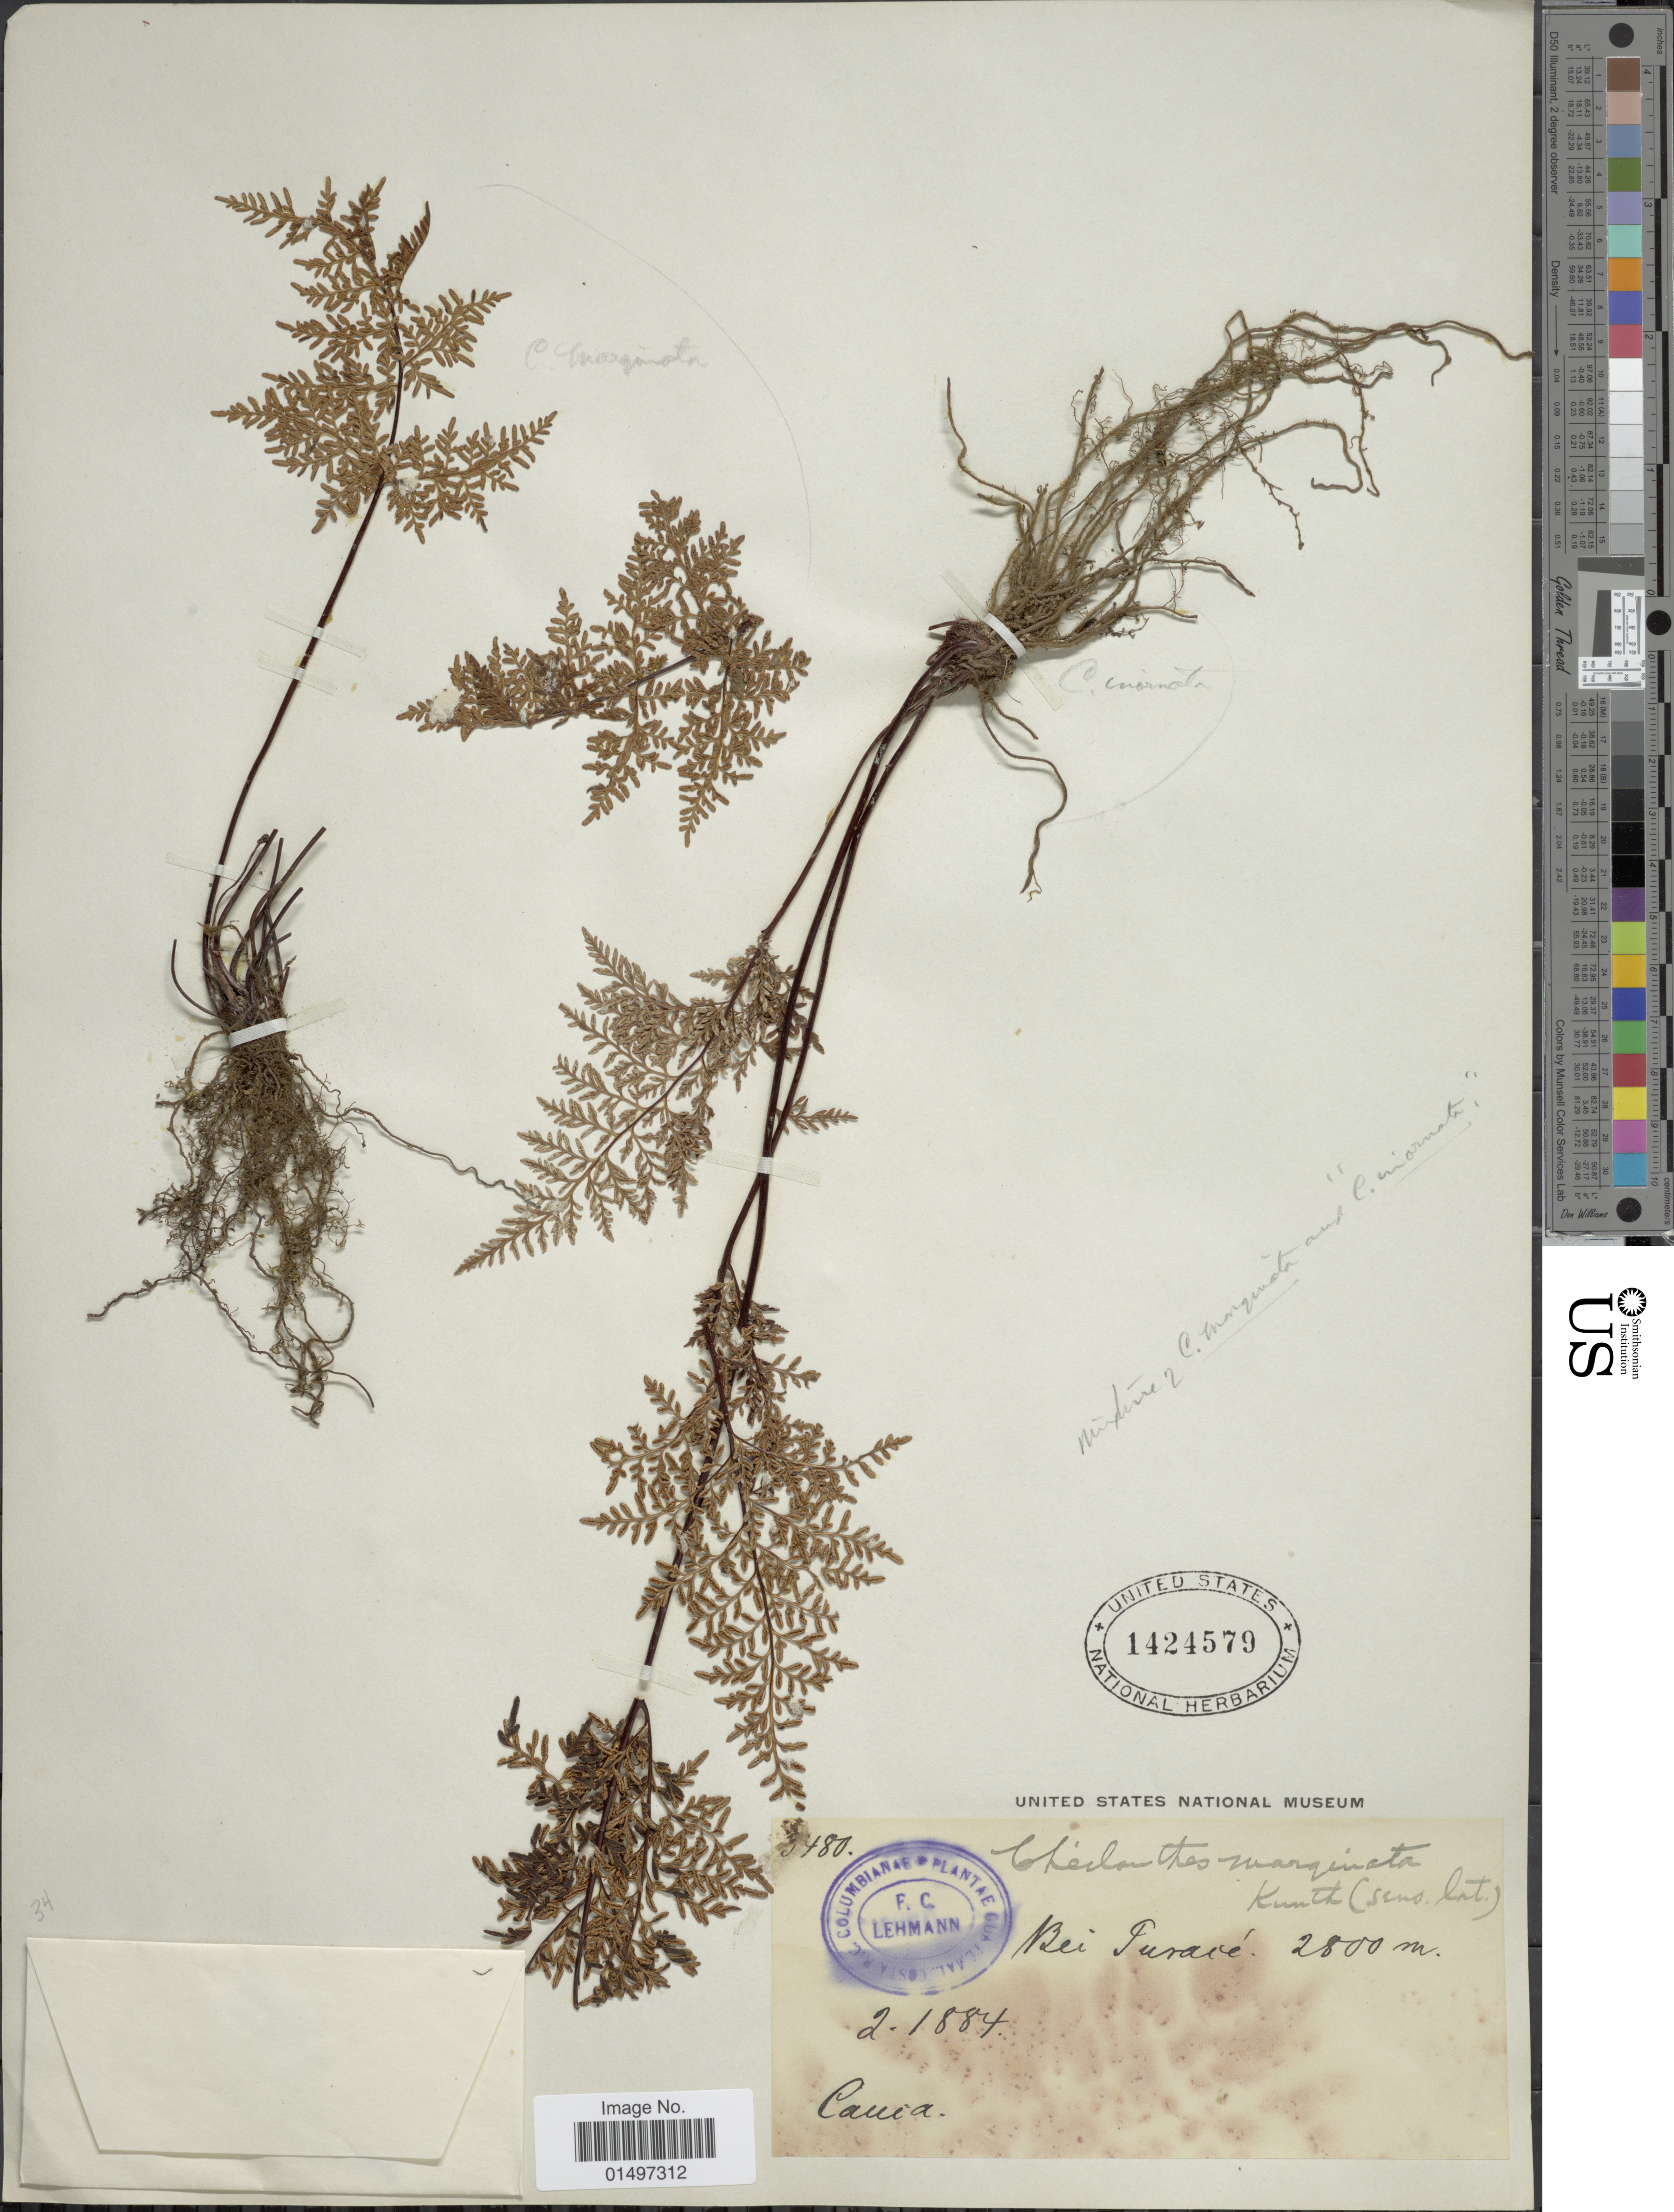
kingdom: Plantae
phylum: Tracheophyta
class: Polypodiopsida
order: Polypodiales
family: Pteridaceae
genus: Gaga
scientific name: Gaga marginata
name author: (Kunth) Fay W. Li & Windham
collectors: F. C. Lehmann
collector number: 3480*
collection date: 1884-02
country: Colombia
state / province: Cauca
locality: Bei Purave. Cauca.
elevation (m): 2800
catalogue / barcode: US 1424579